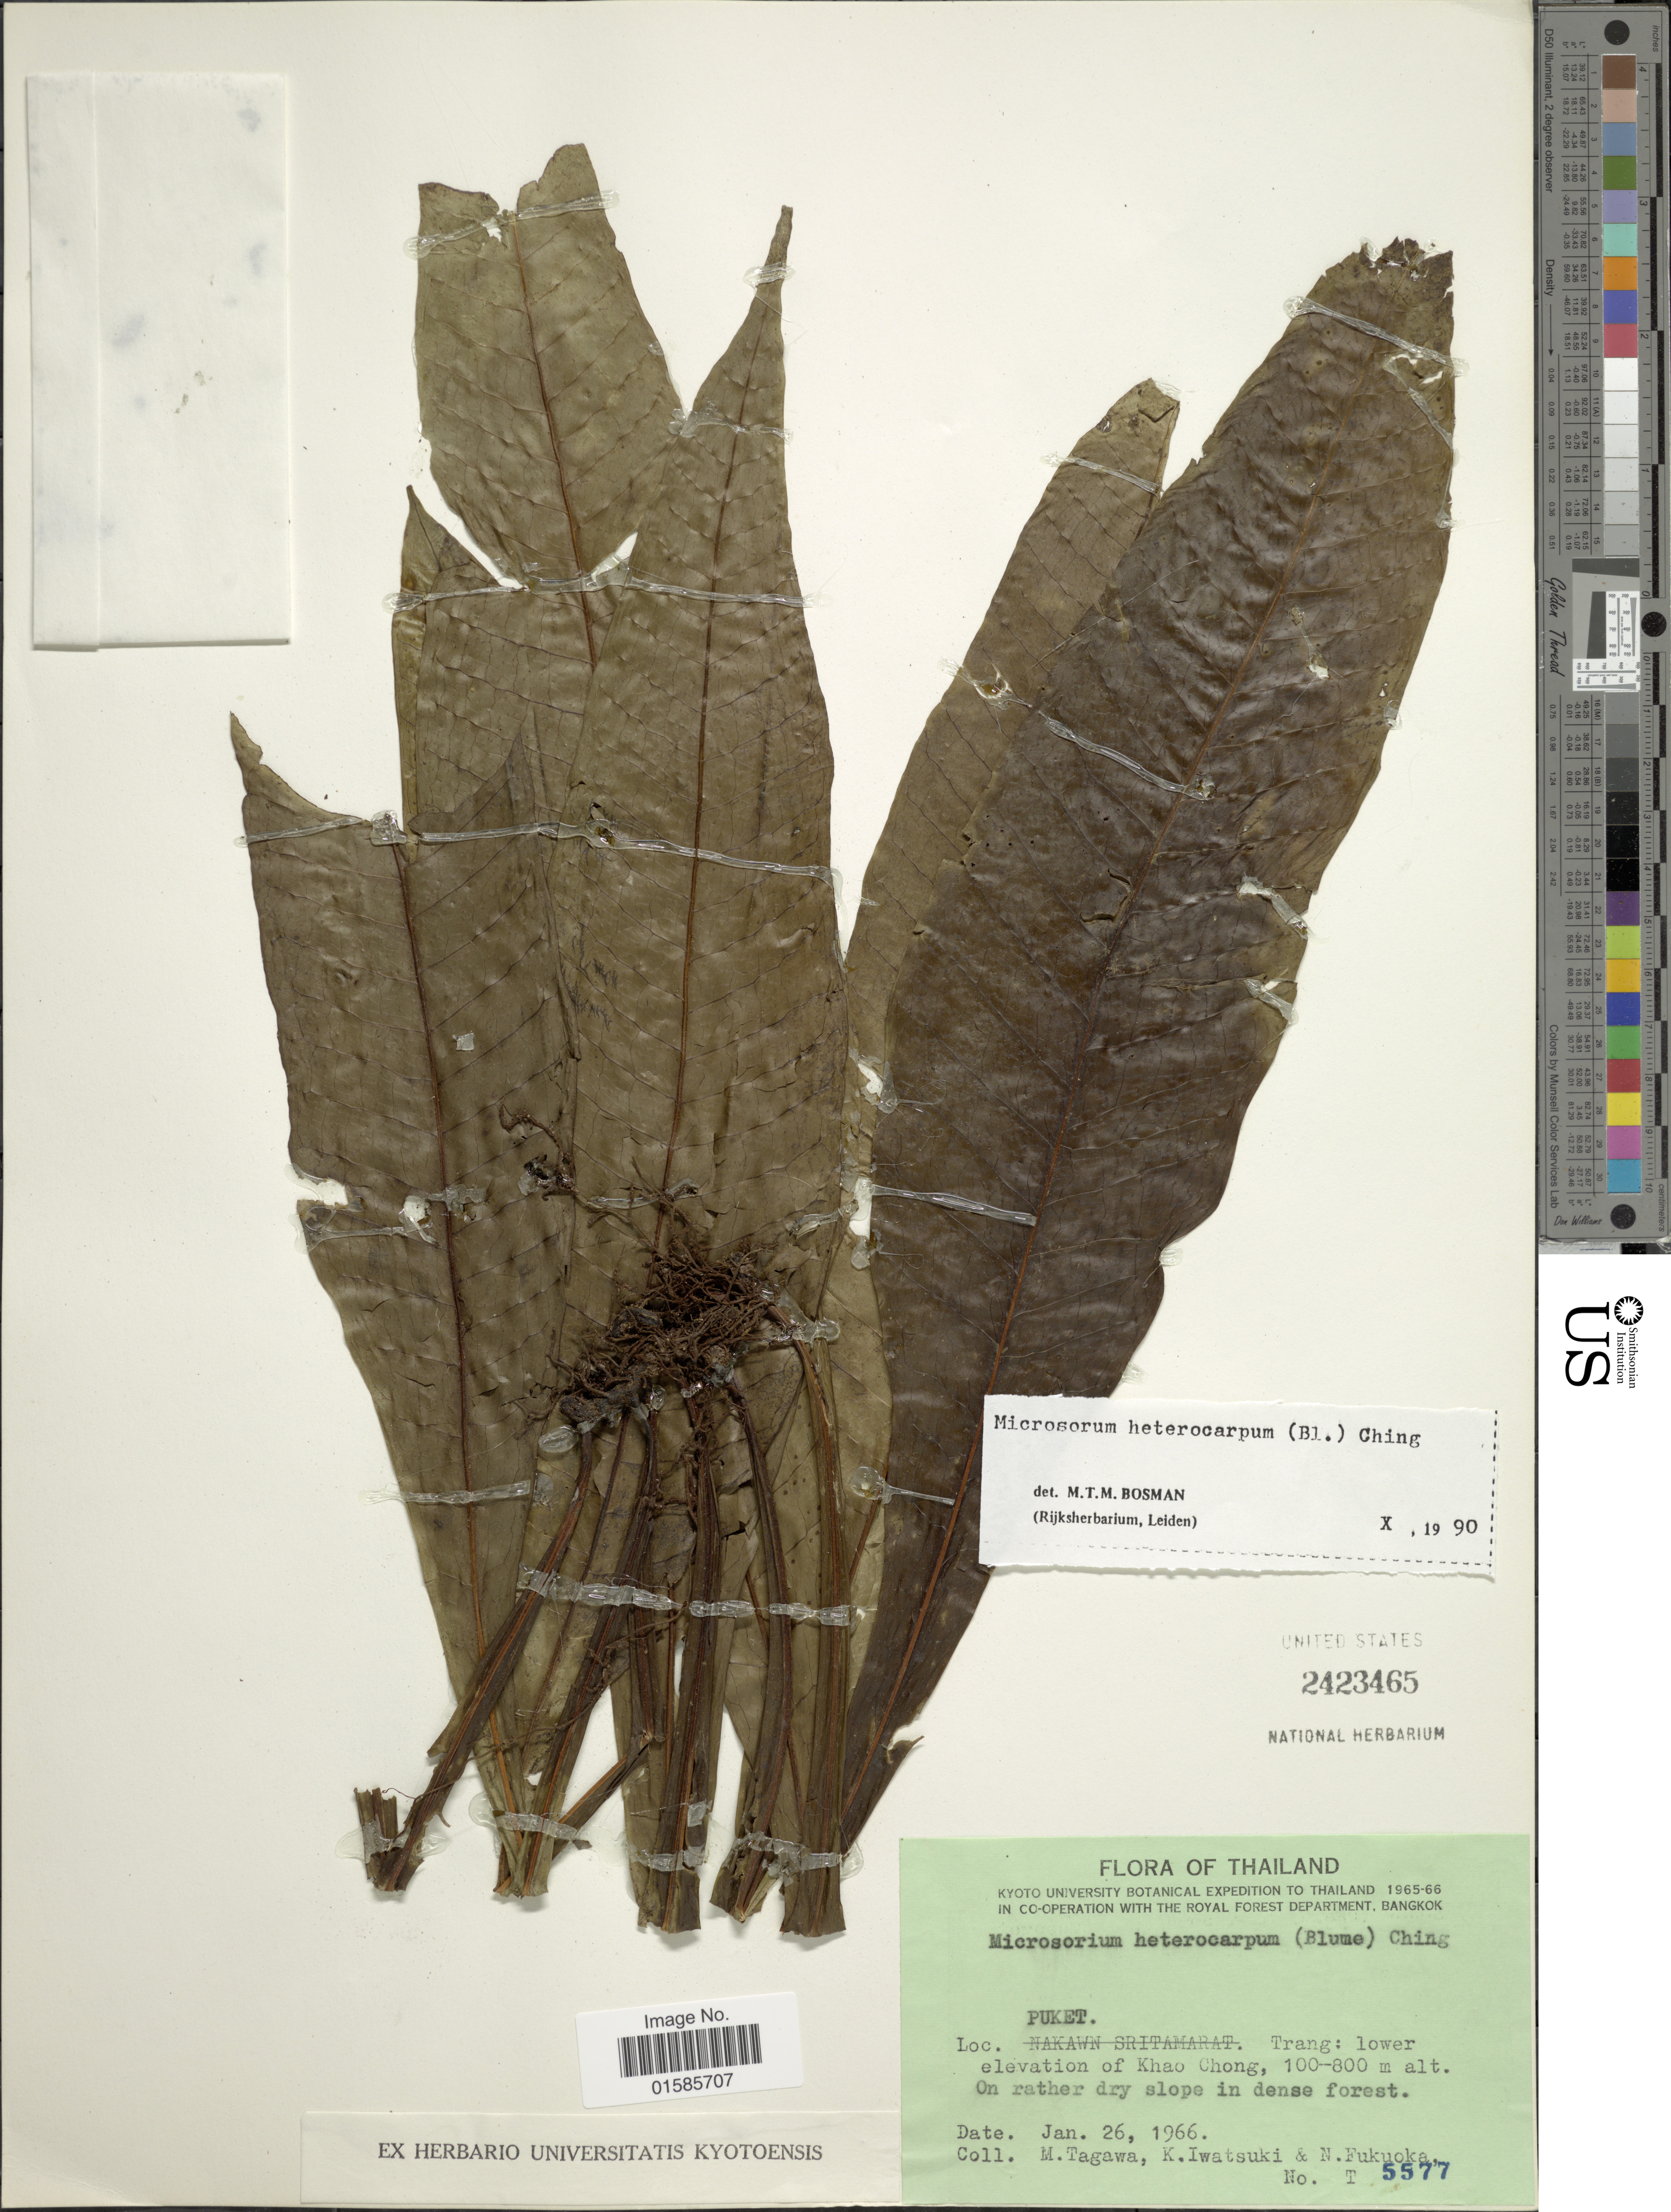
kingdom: Plantae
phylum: Tracheophyta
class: Polypodiopsida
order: Polypodiales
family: Polypodiaceae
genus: Microsorum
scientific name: Microsorum heterocarpum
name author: (Blume) Ching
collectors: M. Tagawa, K. Iwatsuki & N. Fukuoka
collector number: T 5577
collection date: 1966-01-26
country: Thailand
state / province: Trang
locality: Puket, Trang: lower elevation of Khai Chong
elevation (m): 100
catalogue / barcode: US 2423465